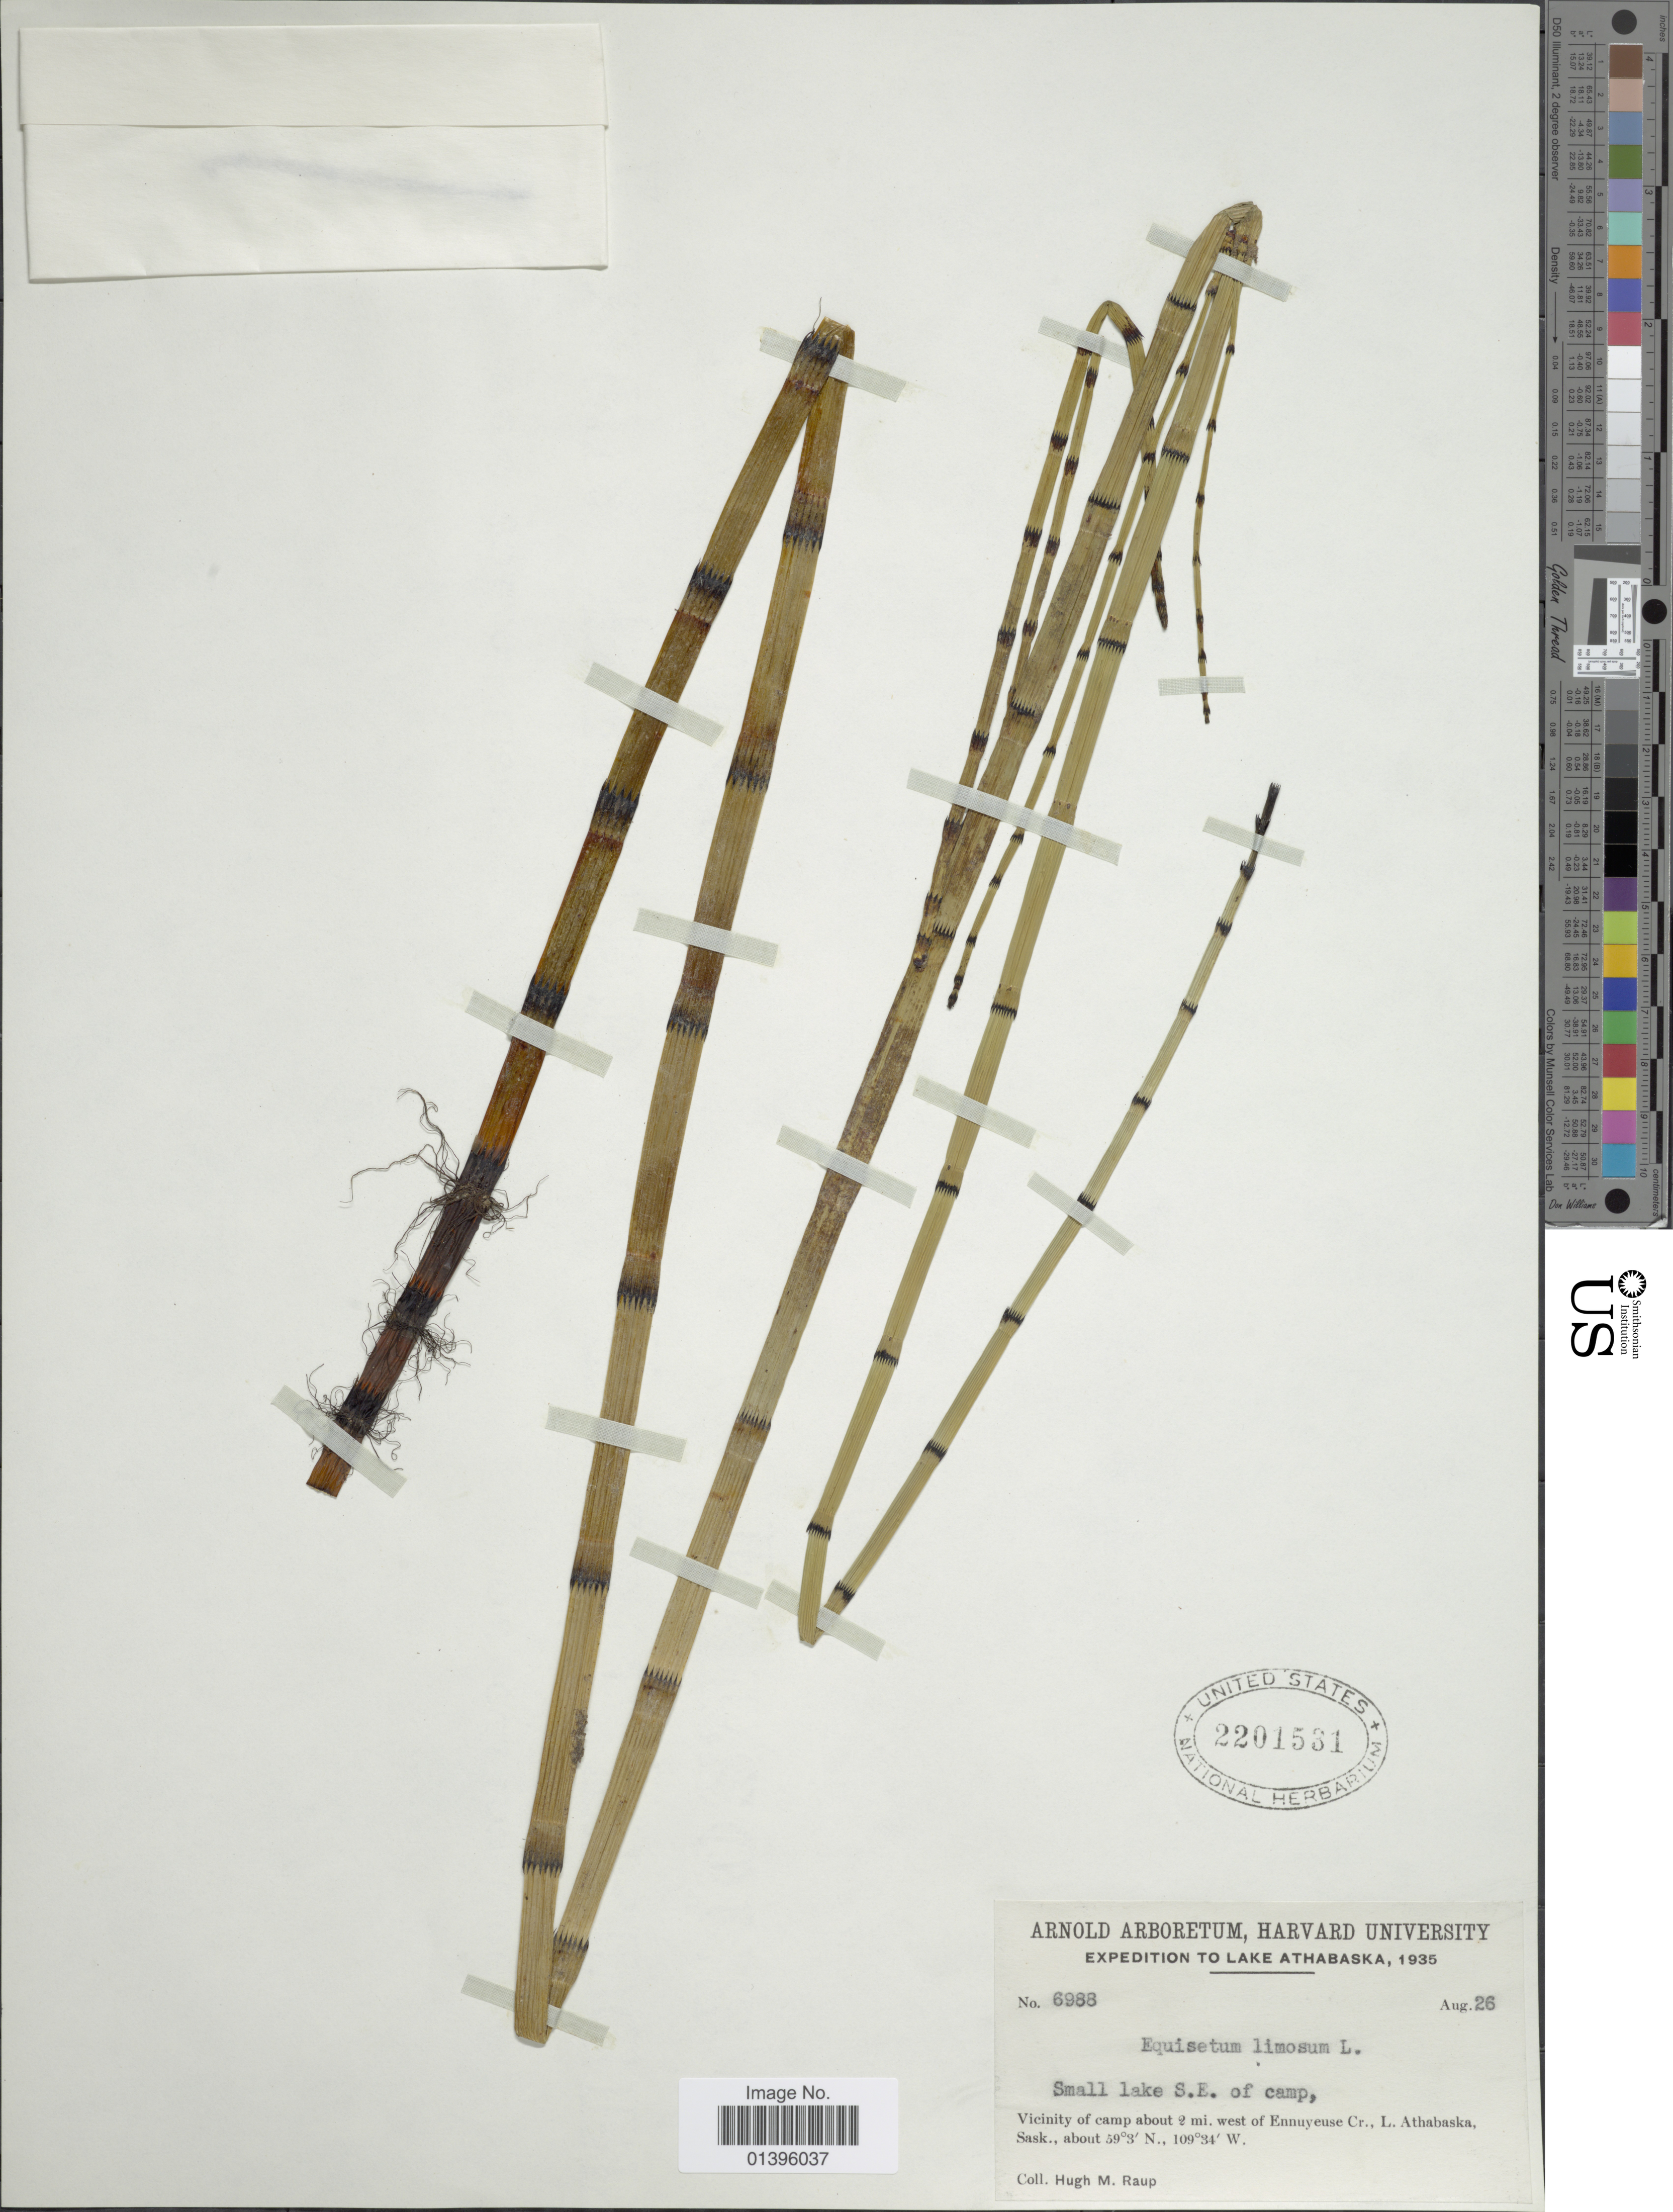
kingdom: Plantae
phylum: Tracheophyta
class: Polypodiopsida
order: Equisetales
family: Equisetaceae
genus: Equisetum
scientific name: Equisetum fluviatile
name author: L.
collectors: H. Raup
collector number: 6988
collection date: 1935-08-26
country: Canada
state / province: Saskatchewan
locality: Small lake S.E. of camp, Vicinity of camp about 2 mi. west of Ennuyeuse Cr., L. Athabaska, Sask.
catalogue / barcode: US 2201531